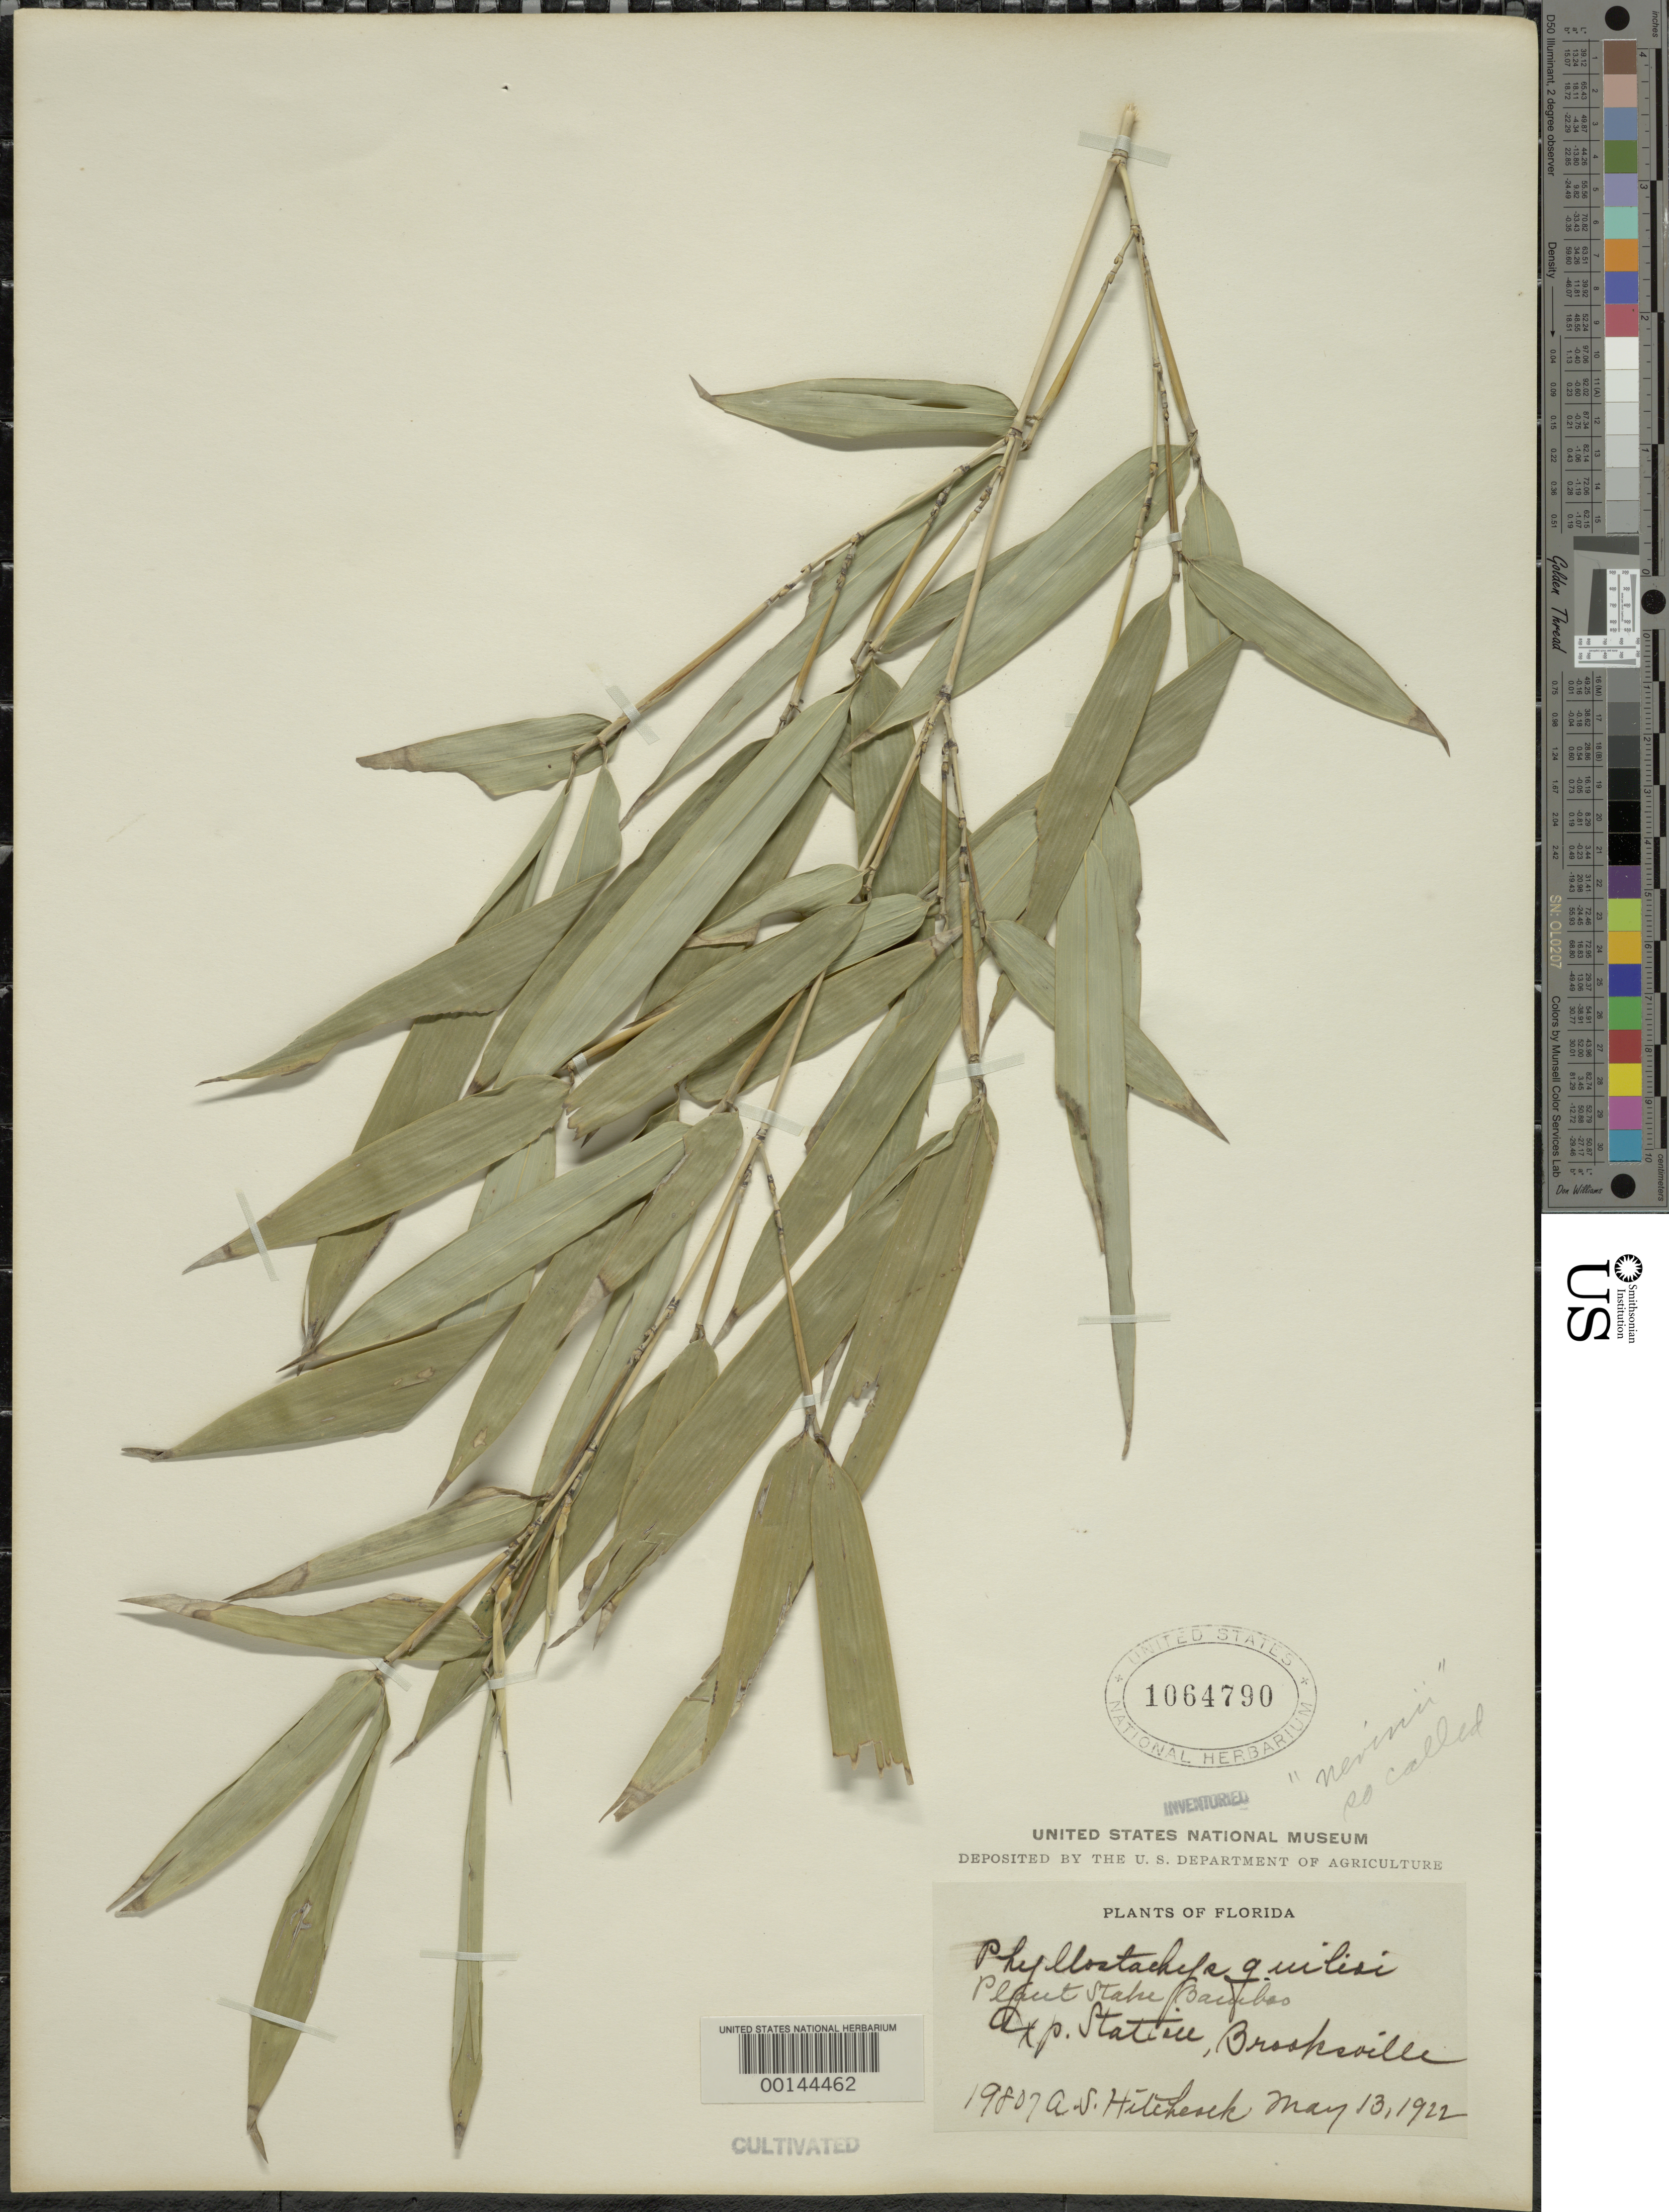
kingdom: Plantae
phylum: Tracheophyta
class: Liliopsida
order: Poales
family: Poaceae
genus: Phyllostachys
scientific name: Phyllostachys sp.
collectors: A. S. Hitchcock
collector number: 19807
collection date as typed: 13 May 1922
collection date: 1922-05-13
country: United States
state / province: Florida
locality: Brooksville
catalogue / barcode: US 1064790